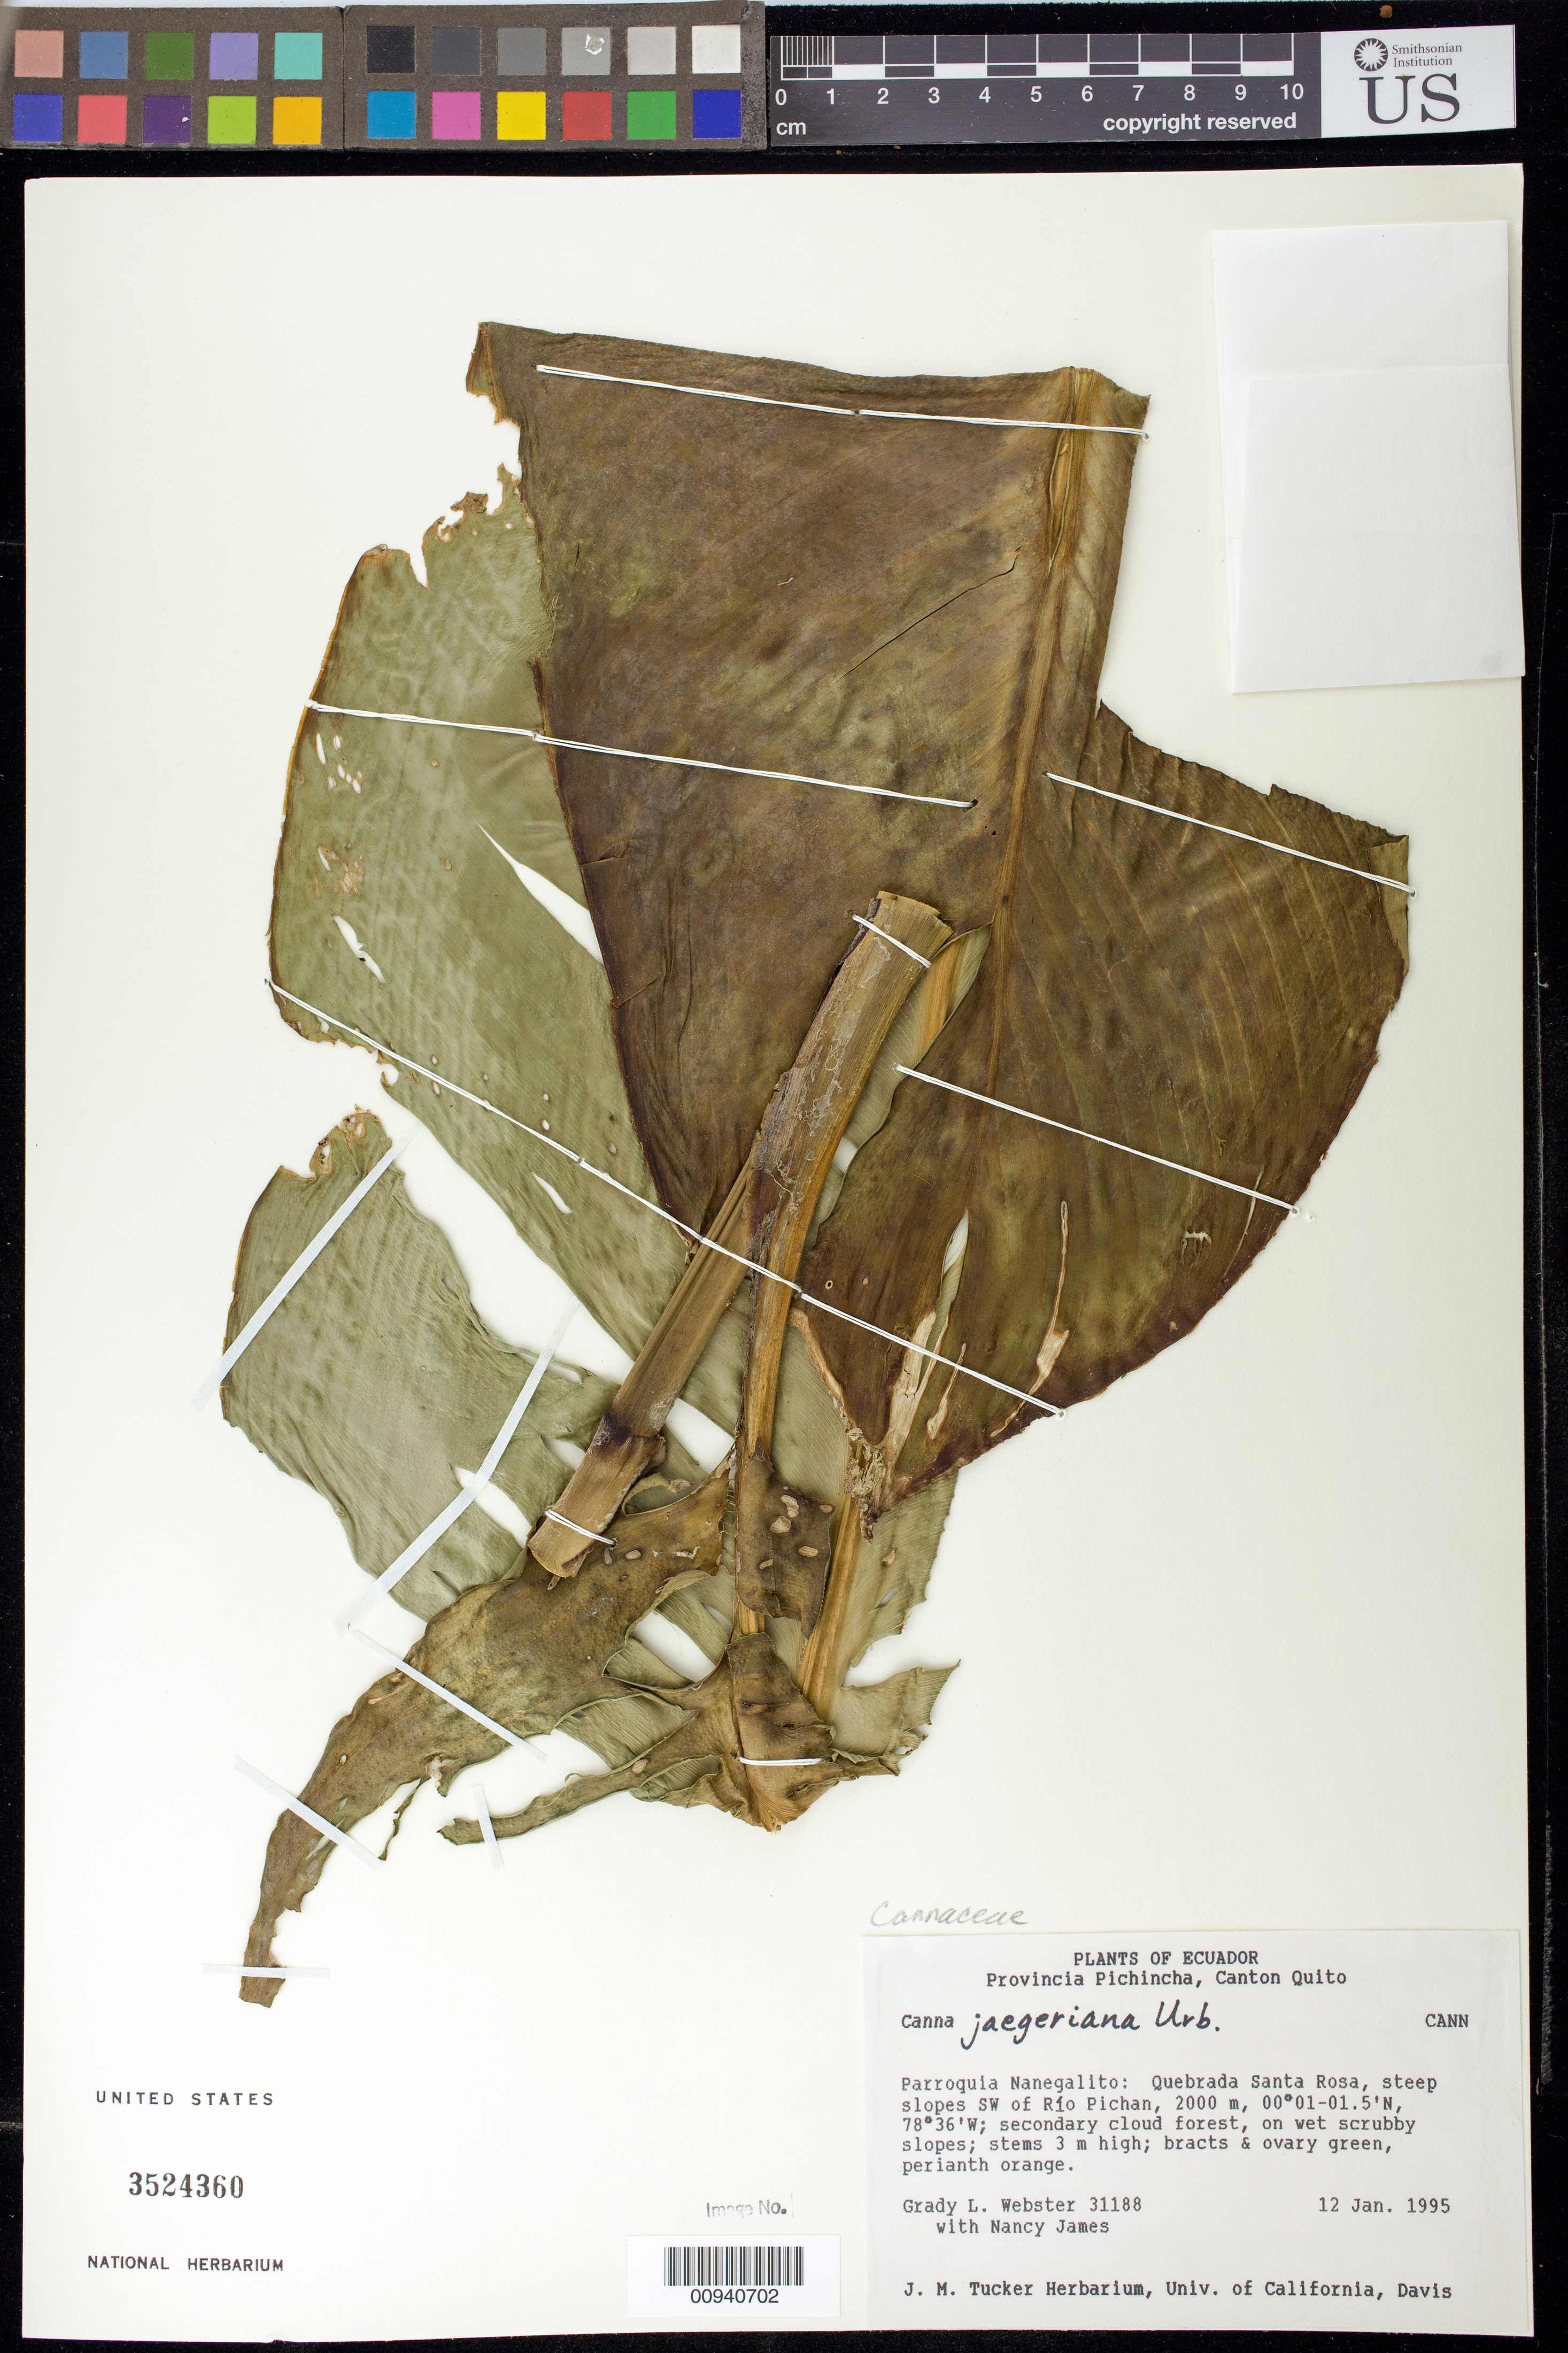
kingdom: Plantae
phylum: Tracheophyta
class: Liliopsida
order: Zingiberales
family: Cannaceae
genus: Canna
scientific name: Canna jaegeriana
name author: Urb.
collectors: G. L. Webster & N. James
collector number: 31188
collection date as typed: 12 Jan 1995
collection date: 1995-01-12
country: Ecuador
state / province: Pichincha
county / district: Quito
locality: Parroquia Nanegalito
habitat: Steep slopes SW of Rio Pichan; secondary cloud forest on wet scrubby slopes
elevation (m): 2000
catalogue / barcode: US 3524360